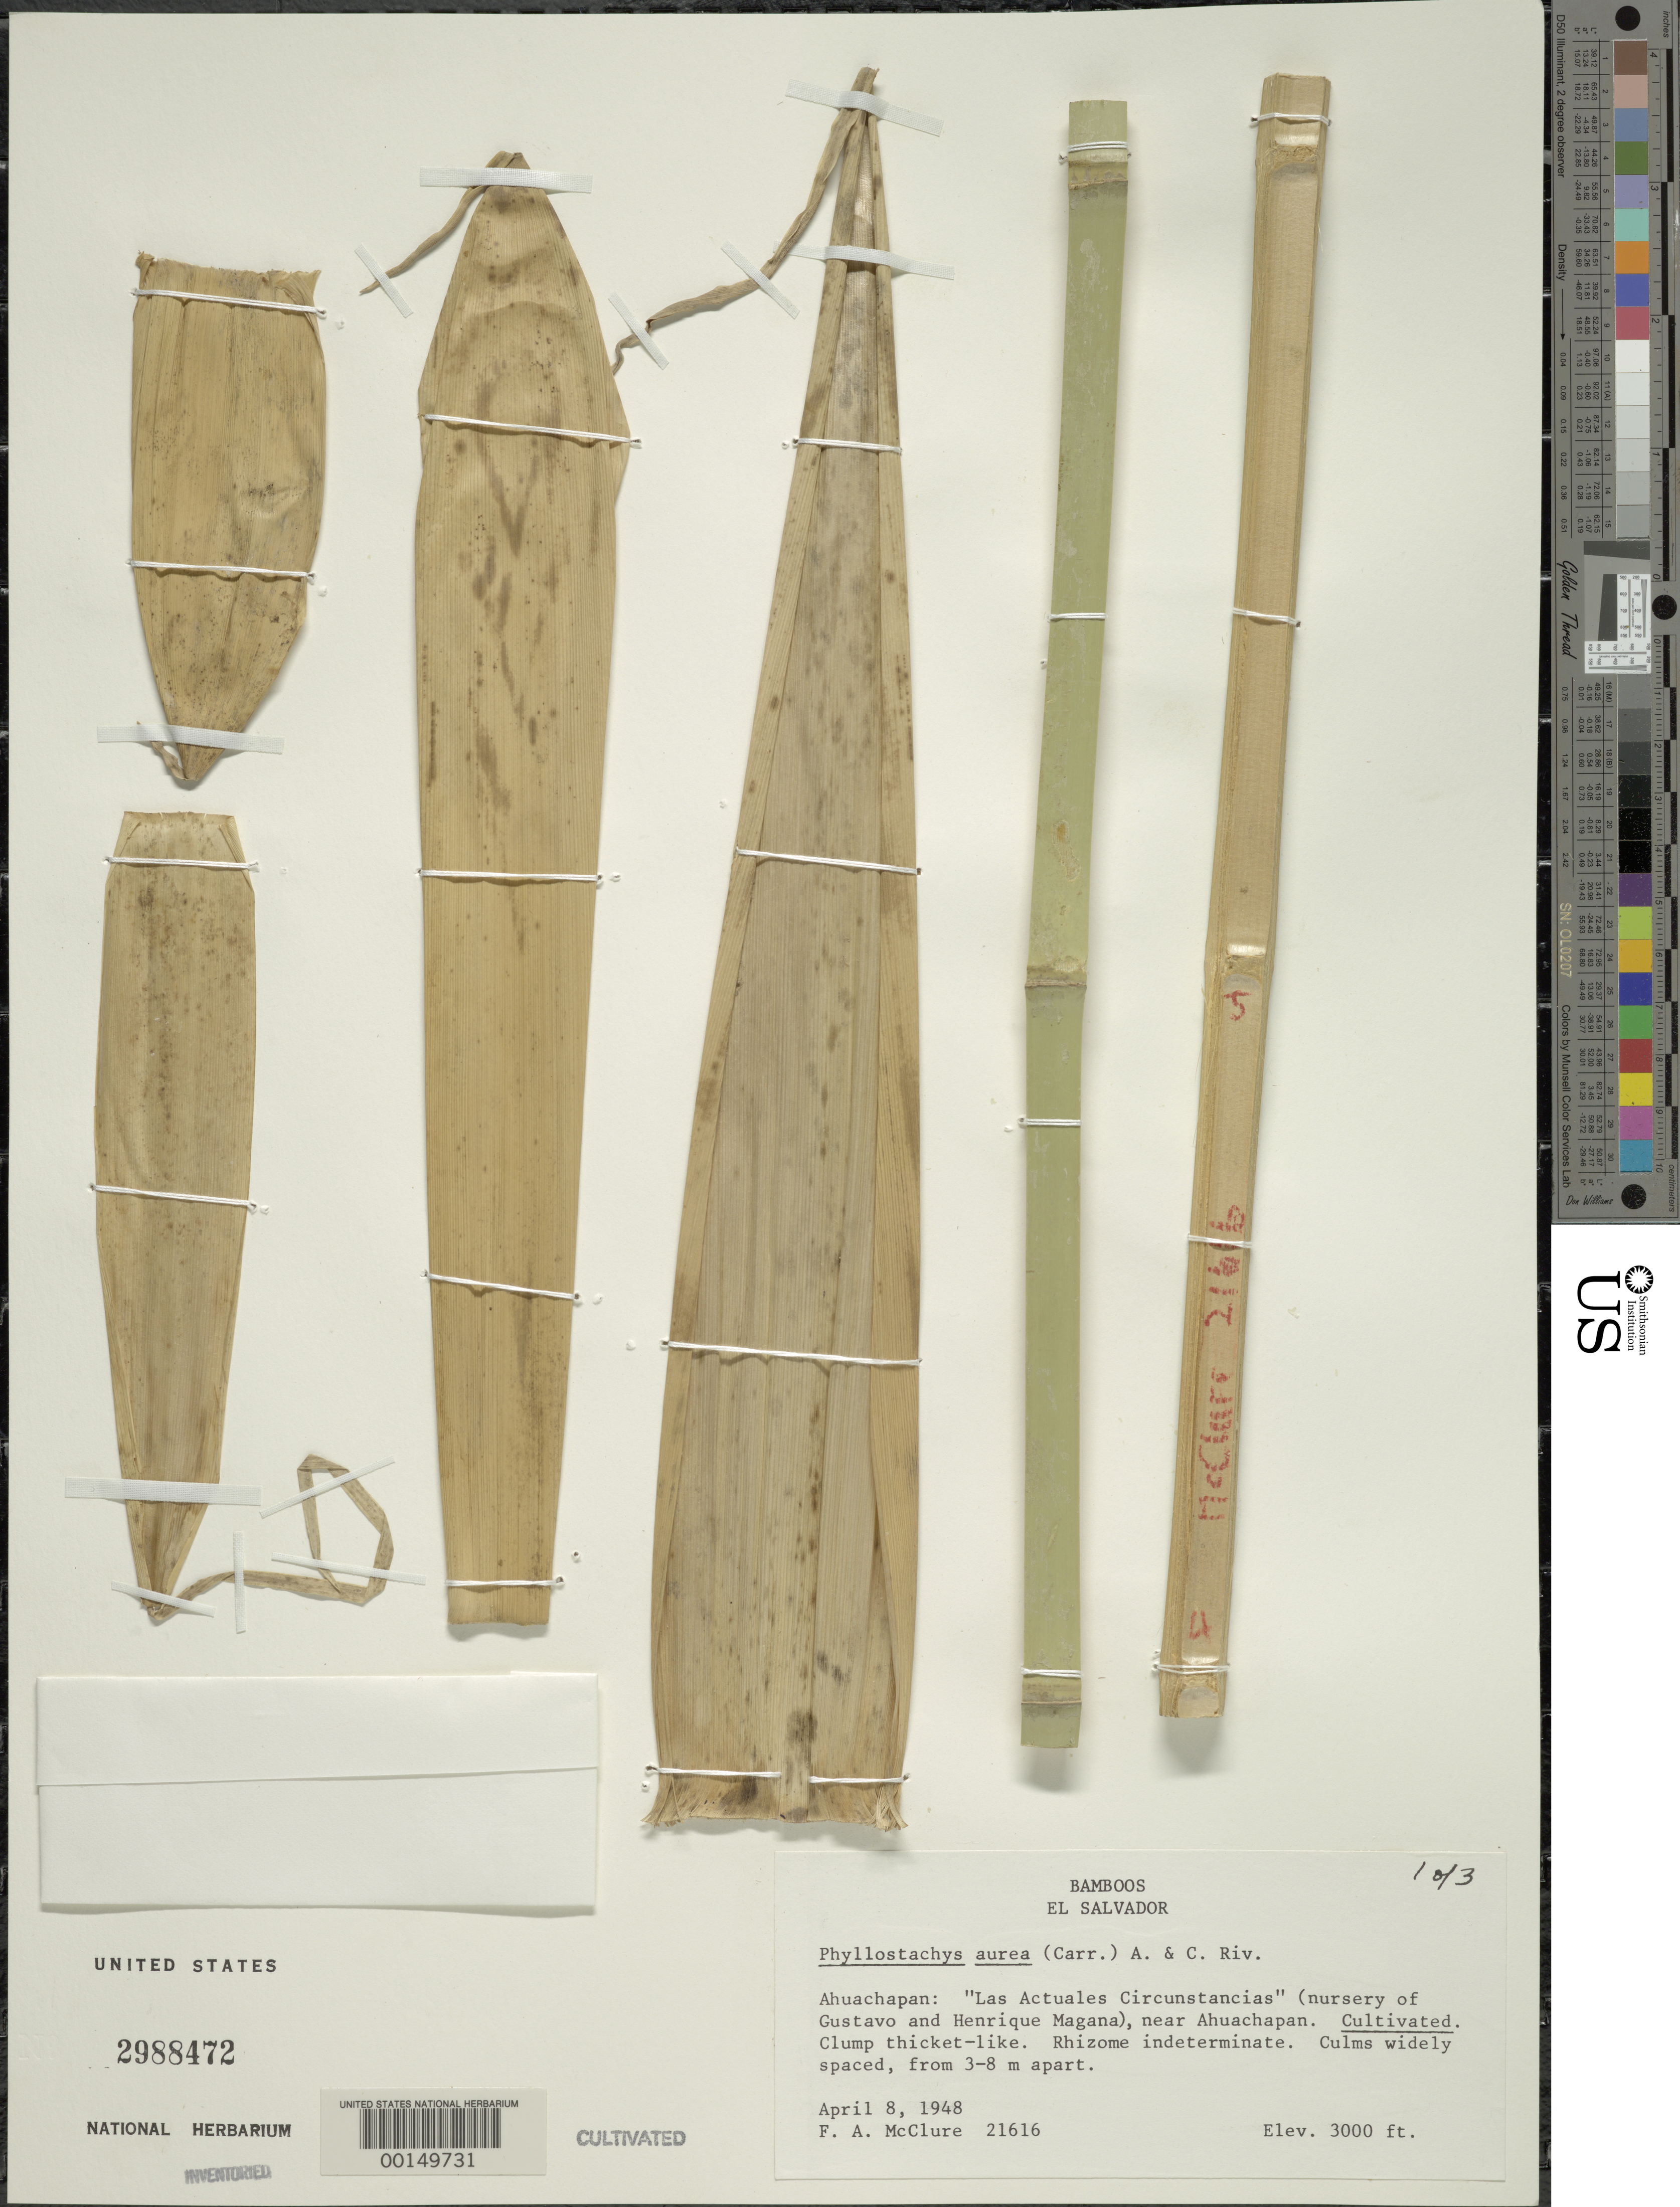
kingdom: Plantae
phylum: Tracheophyta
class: Liliopsida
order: Poales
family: Poaceae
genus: Phyllostachys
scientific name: Phyllostachys aurea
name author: Rivière & C. Rivière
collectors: F. A. McClure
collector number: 21616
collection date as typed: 08 Apr 1948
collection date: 1948-04-08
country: El Salvador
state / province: Ahuachapán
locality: "las actuales circunstancies"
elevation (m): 915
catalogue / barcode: US 2988472